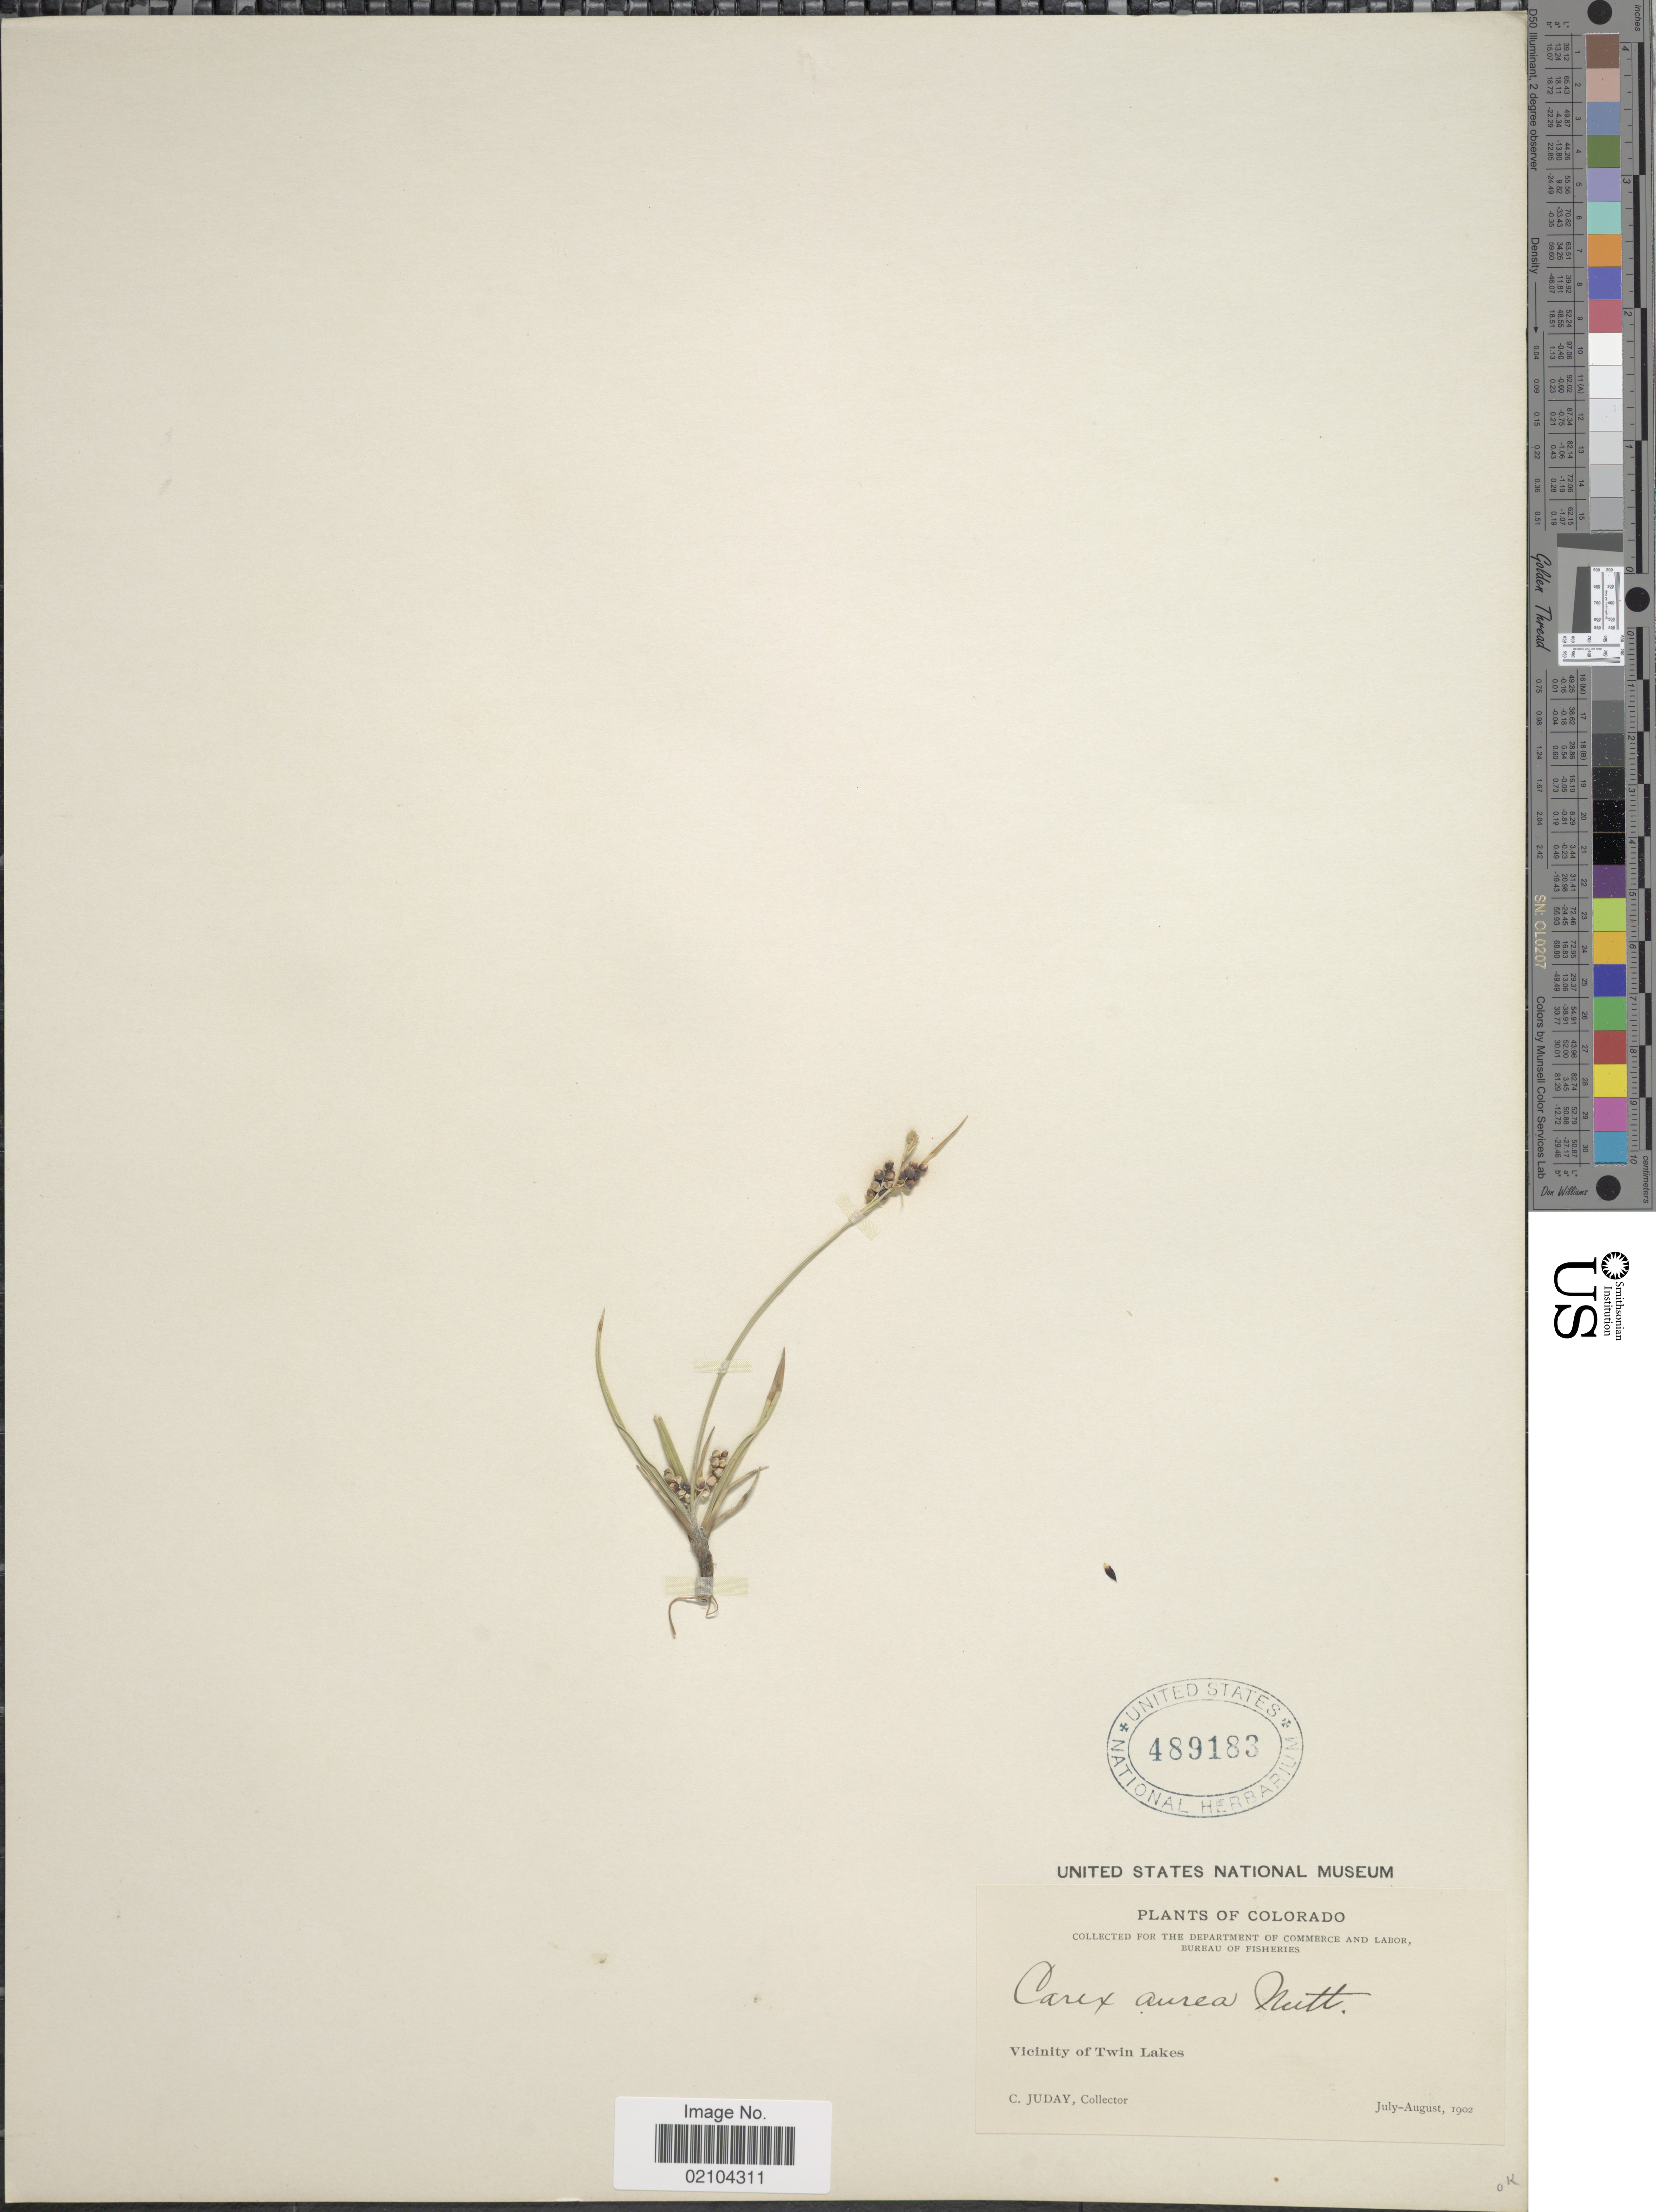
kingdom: Plantae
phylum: Tracheophyta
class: Liliopsida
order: Poales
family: Cyperaceae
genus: Carex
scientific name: Carex aurea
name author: Nutt.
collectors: C. Juday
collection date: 1902-07/1902-08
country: United States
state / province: Colorado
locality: Vicinity of Twin Lakes. Colorado.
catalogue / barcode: US 489183